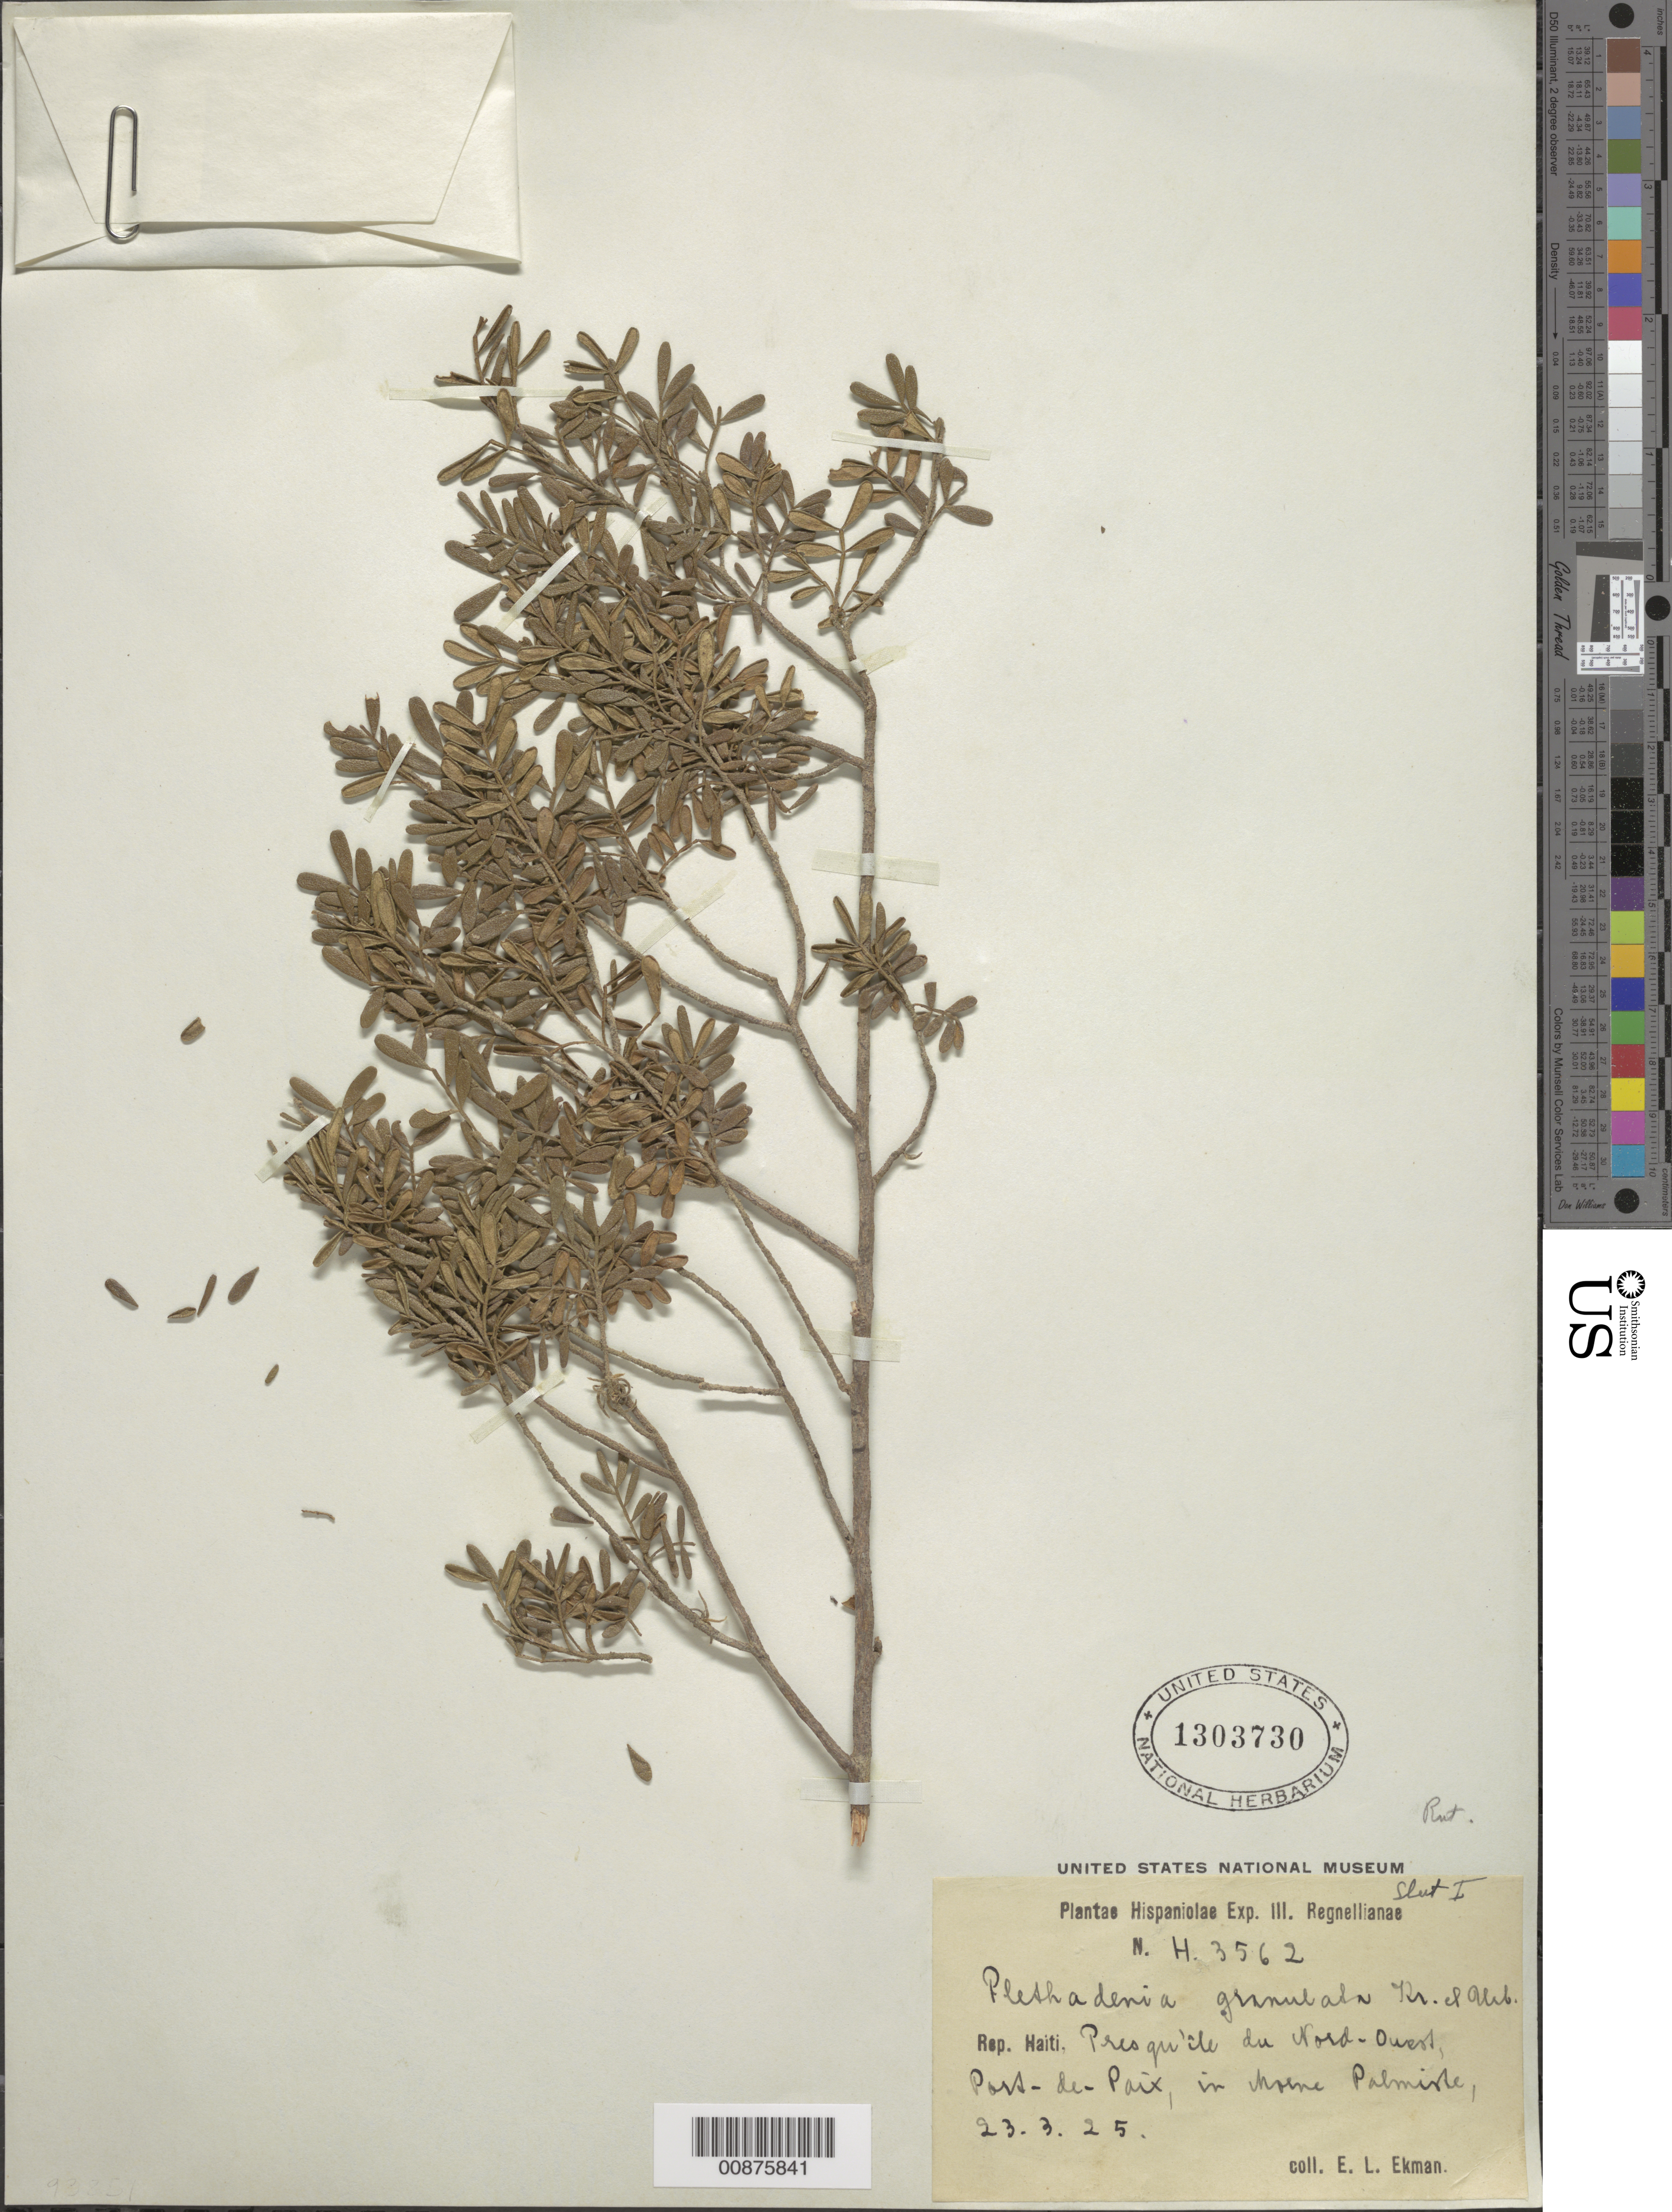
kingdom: Plantae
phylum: Tracheophyta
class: Magnoliopsida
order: Sapindales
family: Rutaceae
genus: Plethadenia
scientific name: Plethadenia granulata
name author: Urb.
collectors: E. L. Ekman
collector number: H 3562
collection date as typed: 23 Mar 1925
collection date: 1925-03-23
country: Haiti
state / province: Nord-Ouest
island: Hispaniola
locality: Port de Paix, in Morne Palmiste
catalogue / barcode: US 1303730